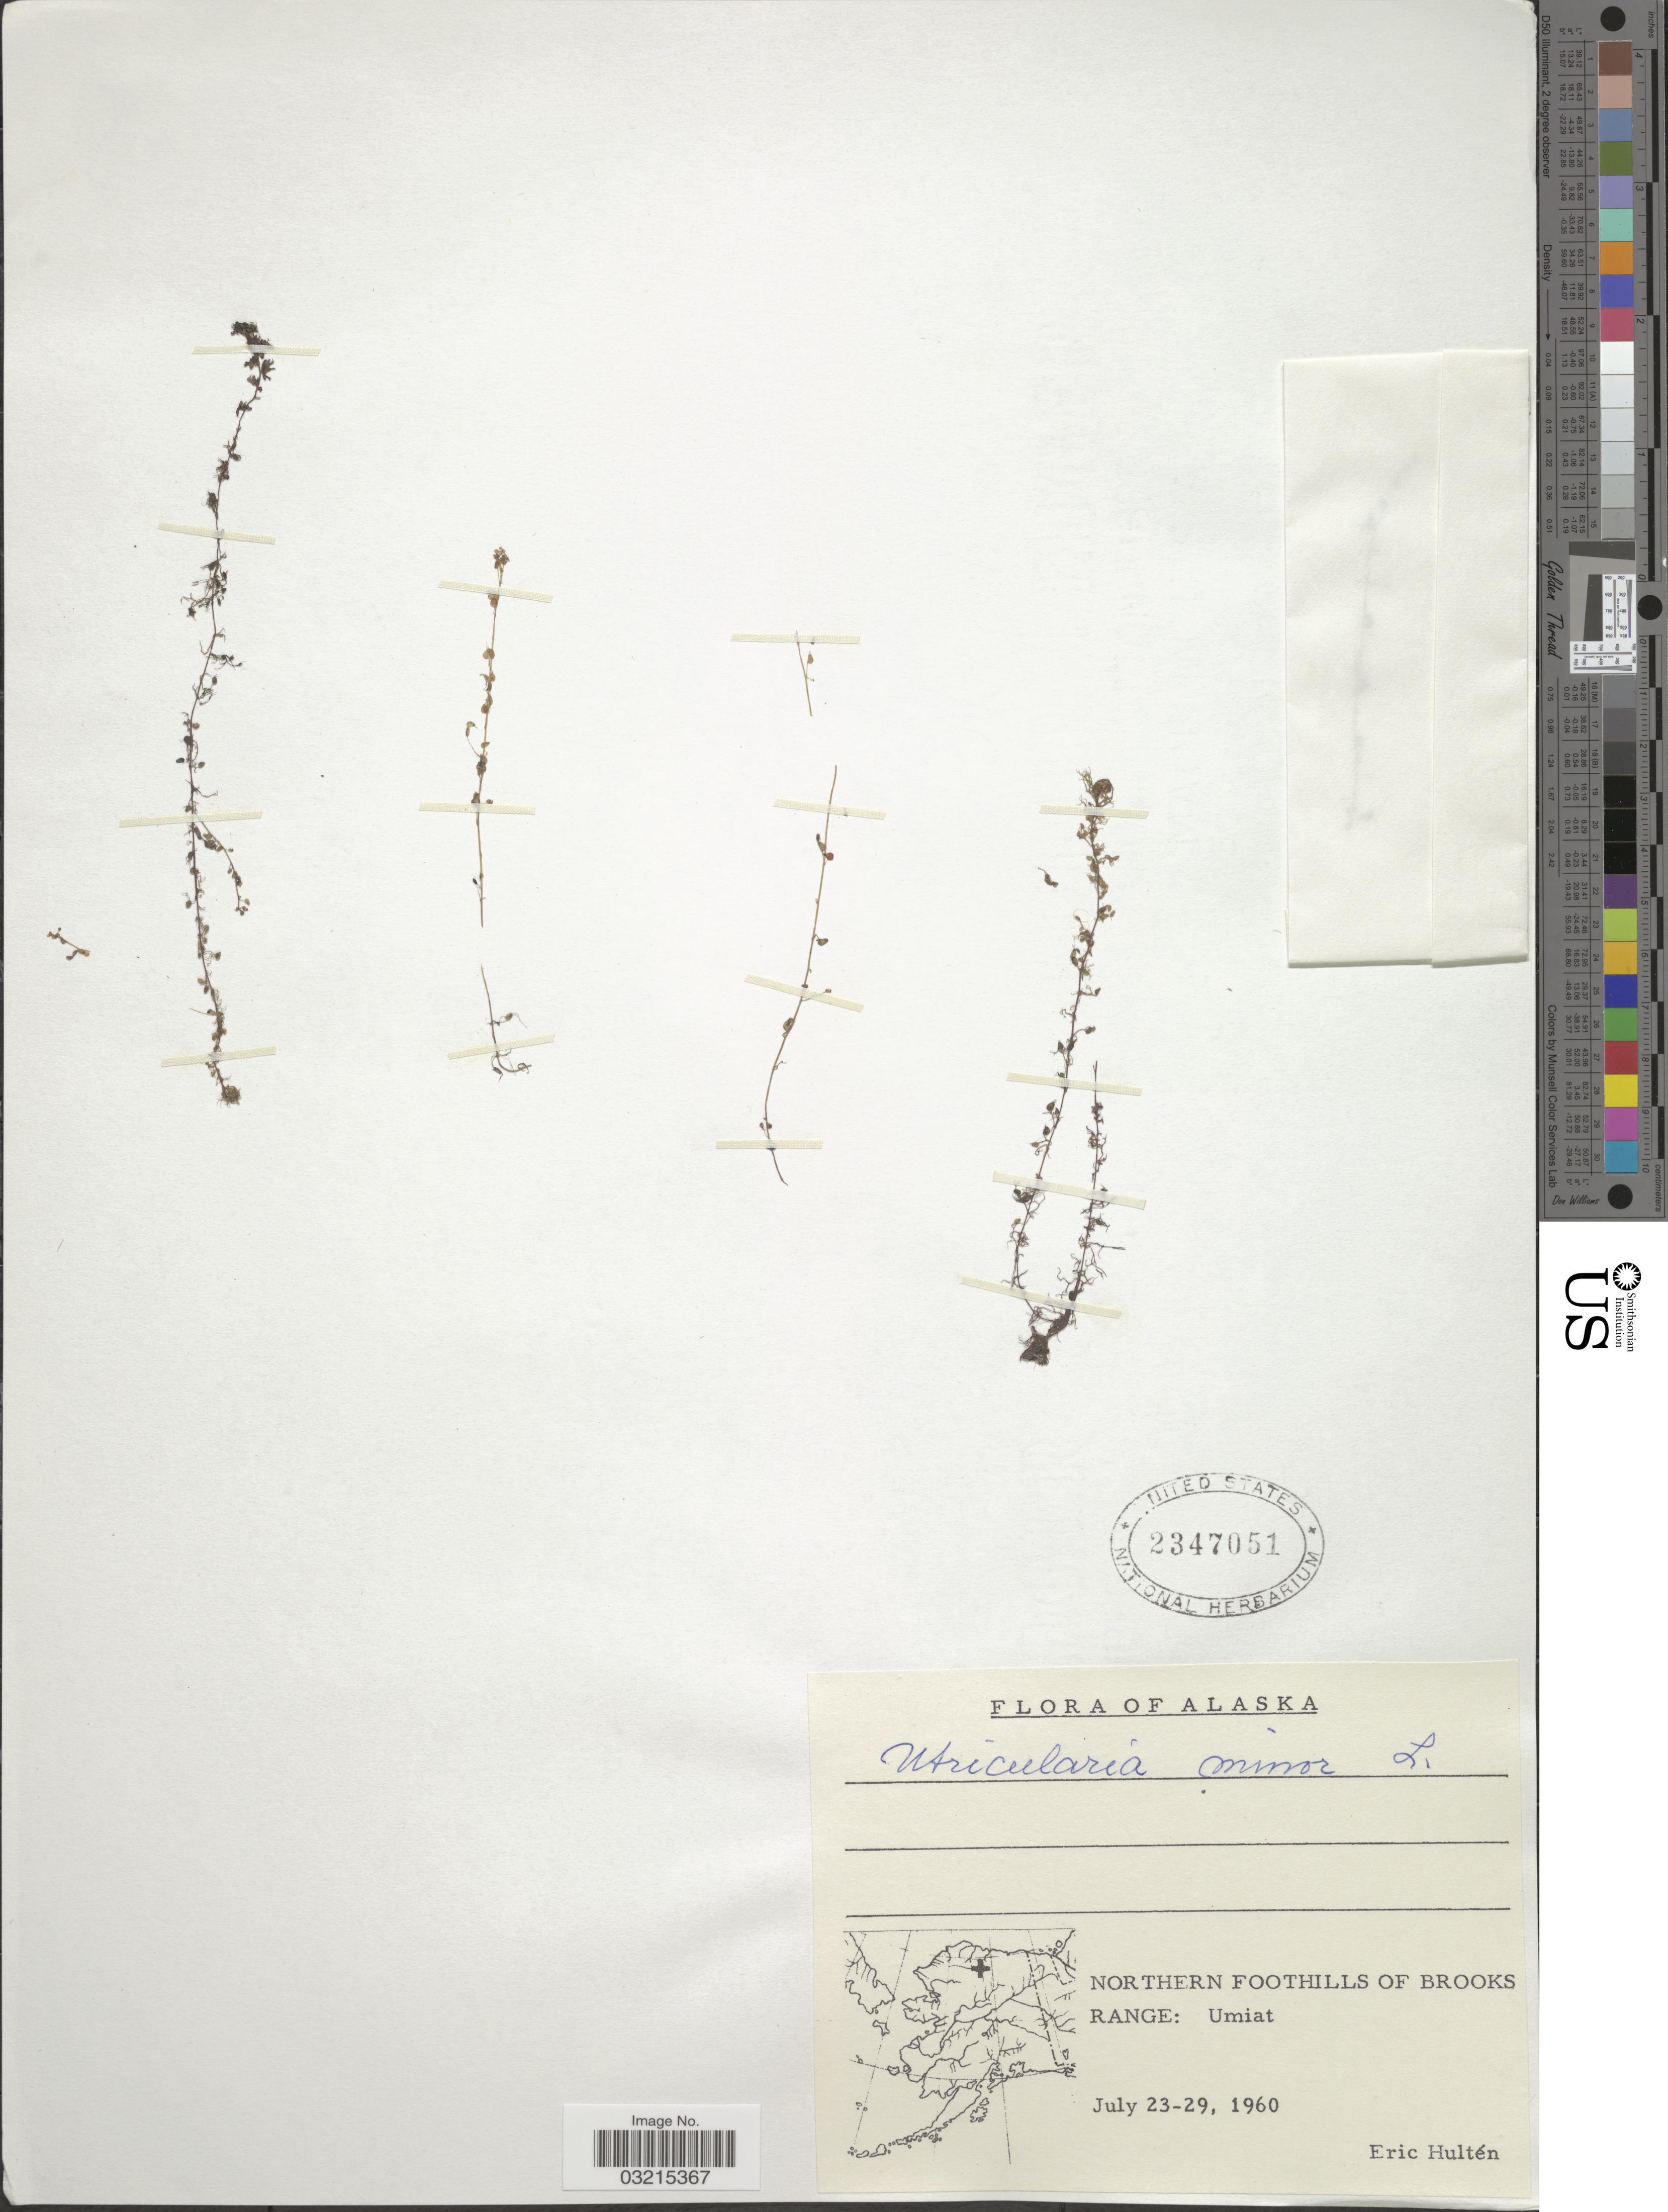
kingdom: Plantae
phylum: Tracheophyta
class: Magnoliopsida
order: Lamiales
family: Lentibulariaceae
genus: Utricularia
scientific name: Utricularia minor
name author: L.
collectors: E. G. Hultén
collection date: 1960-07-23/1960-07-29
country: United States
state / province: Alaska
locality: Northern Foothills of Brooks Range: Umiat.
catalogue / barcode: US 2347051